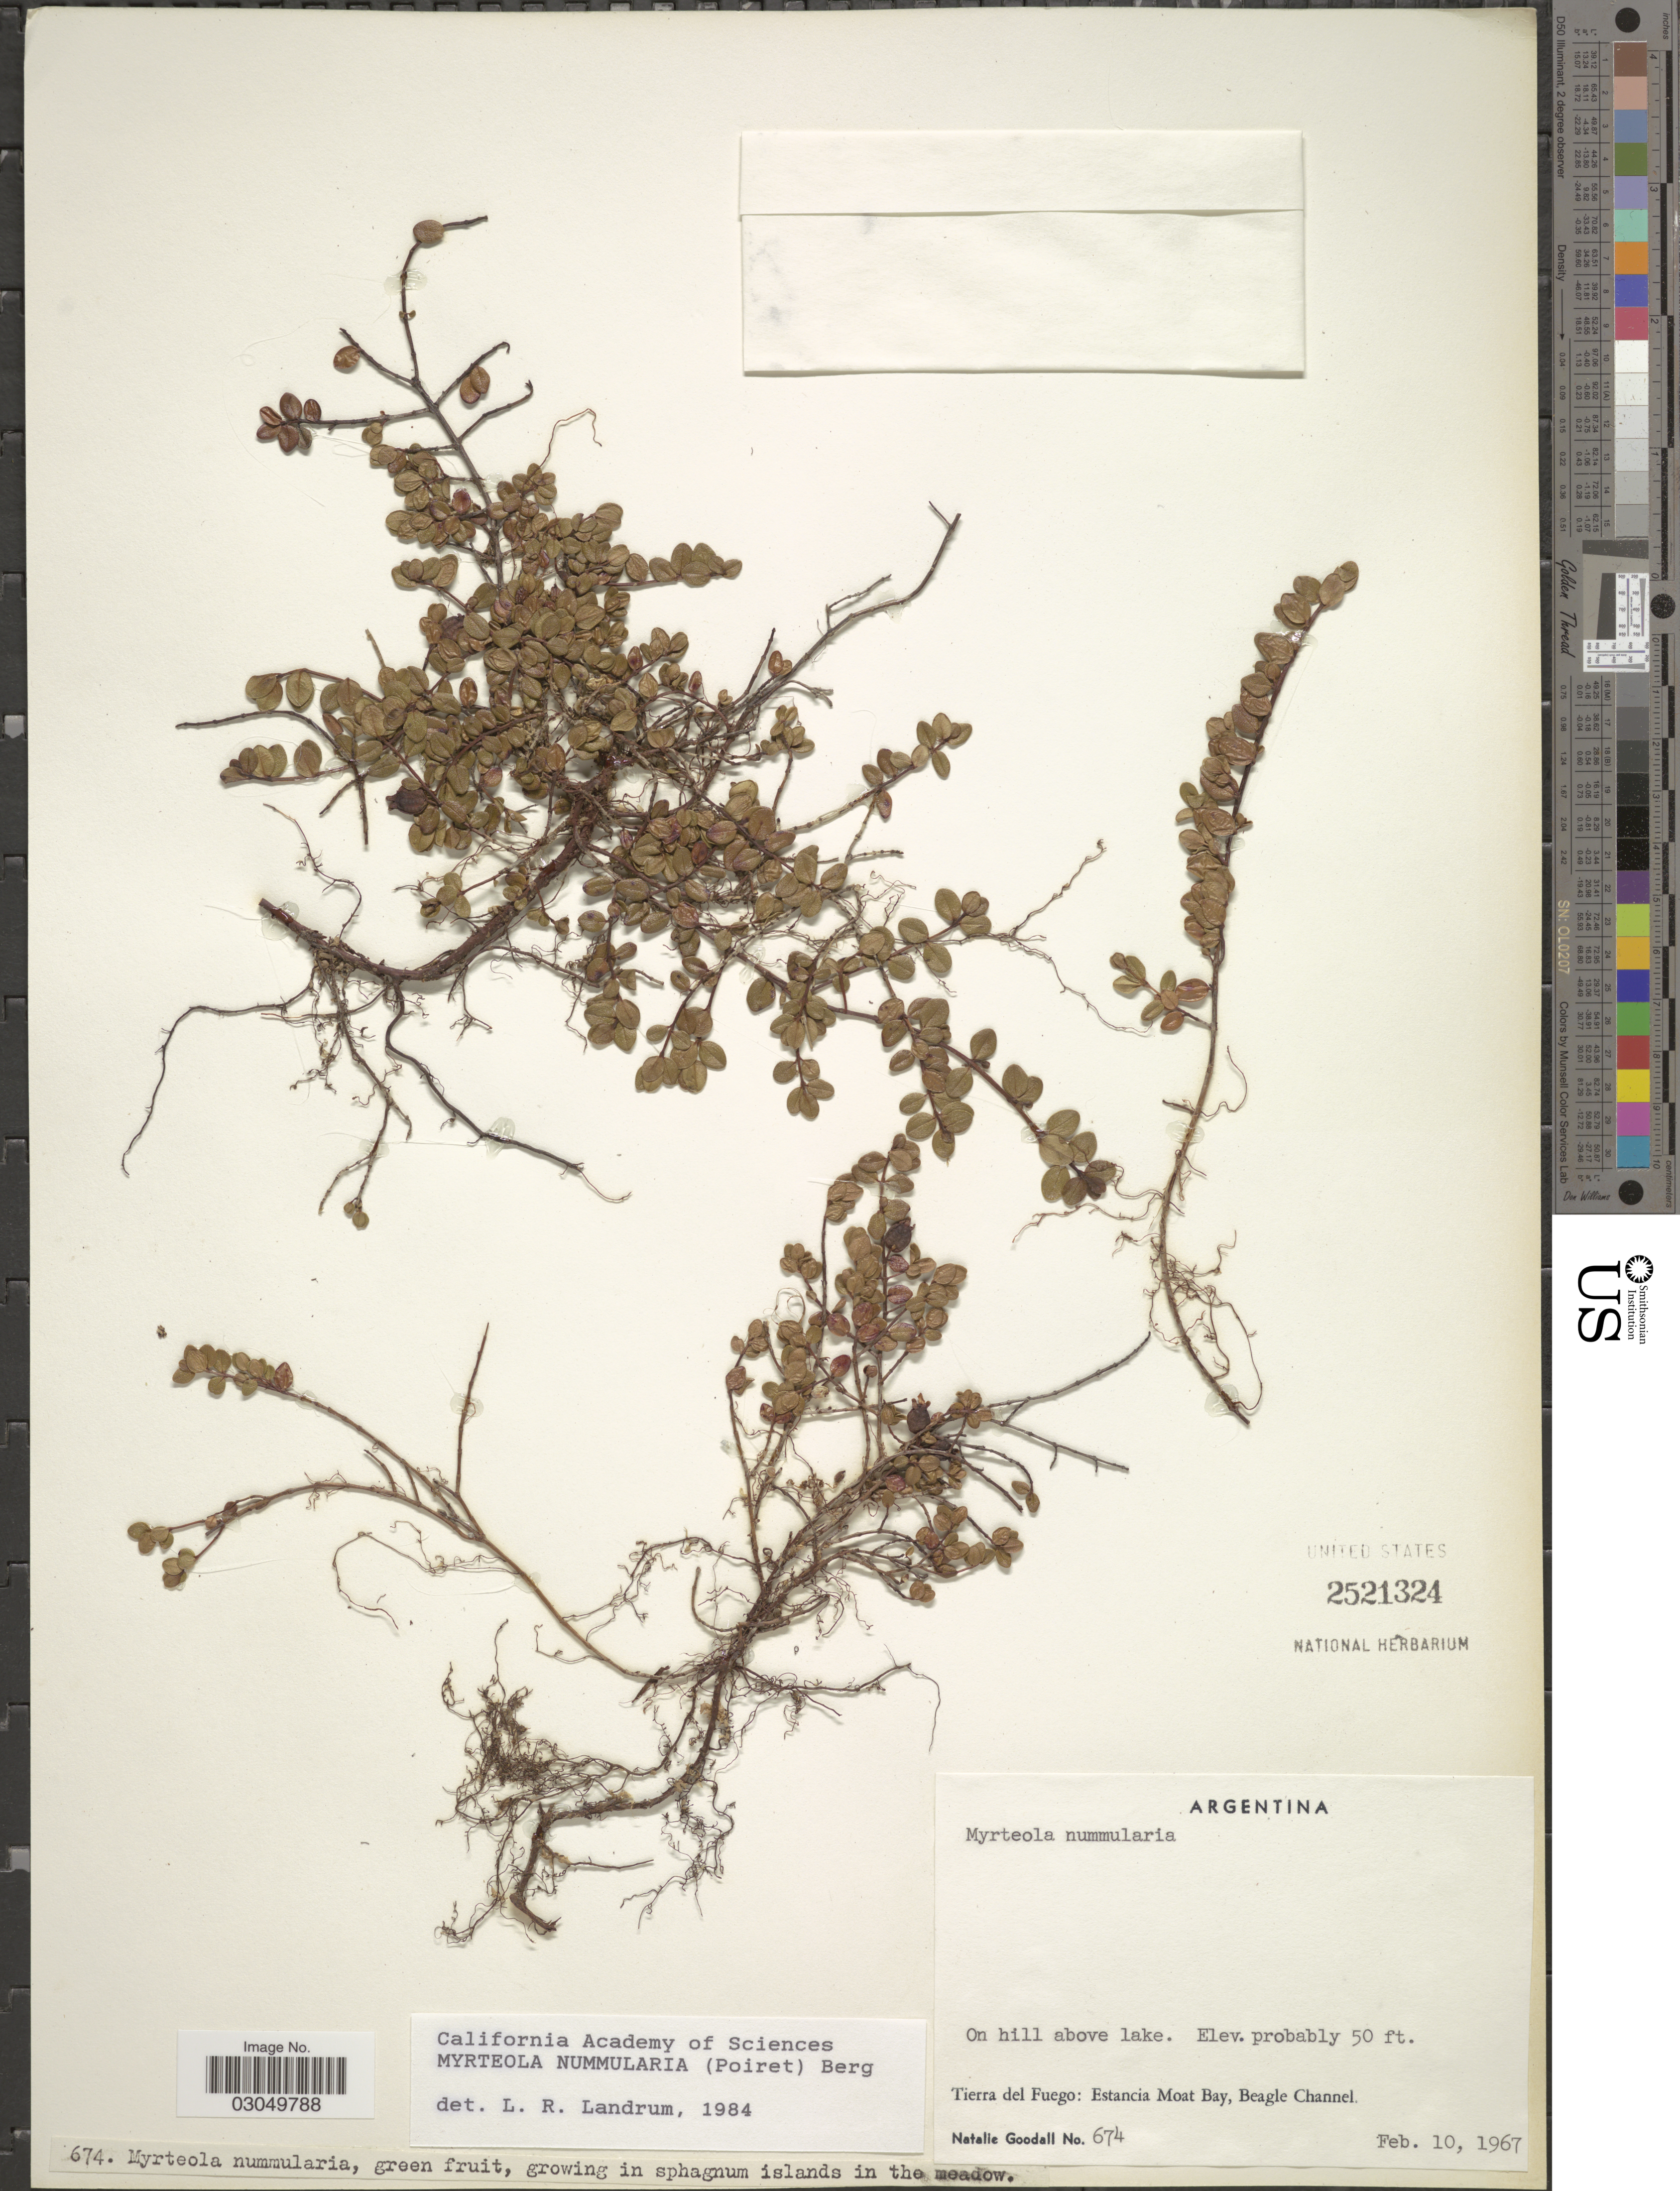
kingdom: Plantae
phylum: Tracheophyta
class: Magnoliopsida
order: Myrtales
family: Myrtaceae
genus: Myrteola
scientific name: Myrteola nummularia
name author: (Lam.) O. Berg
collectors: N. Goodall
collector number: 674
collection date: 1967-02-10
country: Argentina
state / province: Tierra del Fuego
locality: On hill above lake. Estancia Moat Bay, Beagle Channel.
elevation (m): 15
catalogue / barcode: US 2521324